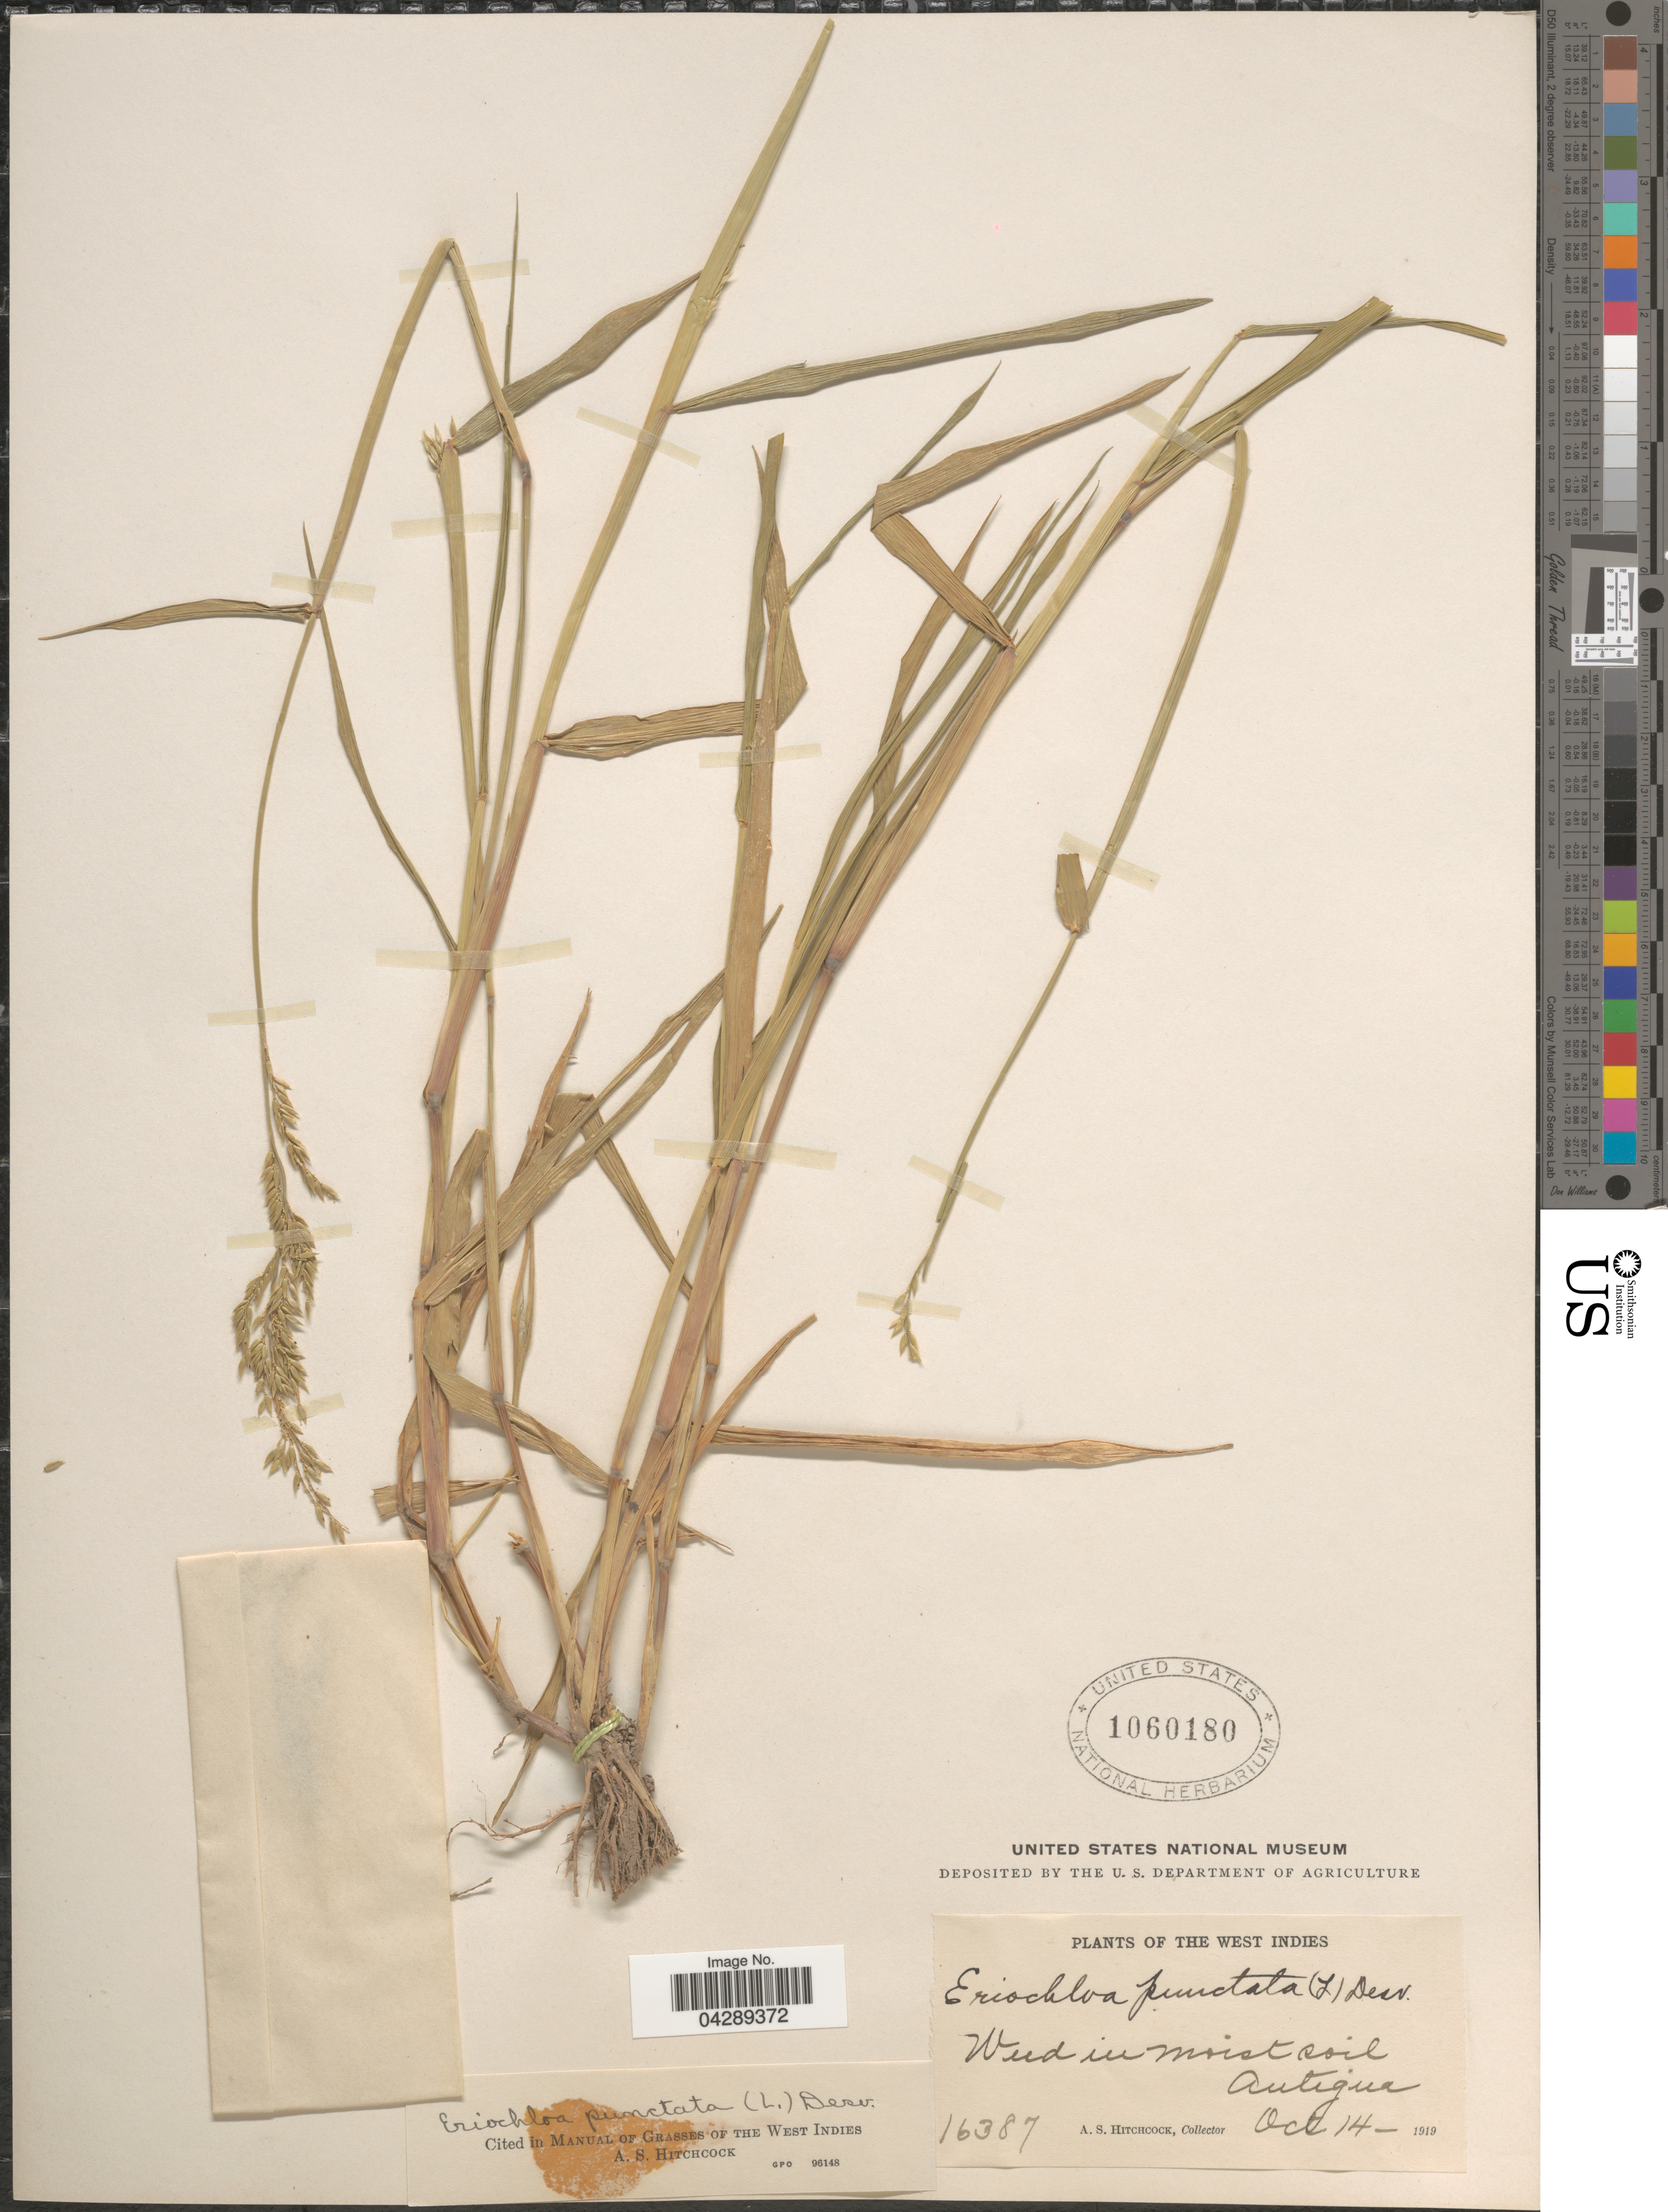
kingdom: Plantae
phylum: Tracheophyta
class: Liliopsida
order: Poales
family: Poaceae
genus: Eriochloa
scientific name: Eriochloa punctata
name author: (L.) Desv. ex Ham.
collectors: A. S. Hitchcock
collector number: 16387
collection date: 1919-10-14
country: Antigua and Barbuda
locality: The West Indies. In moist soil Antigua.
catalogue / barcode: US 1060180